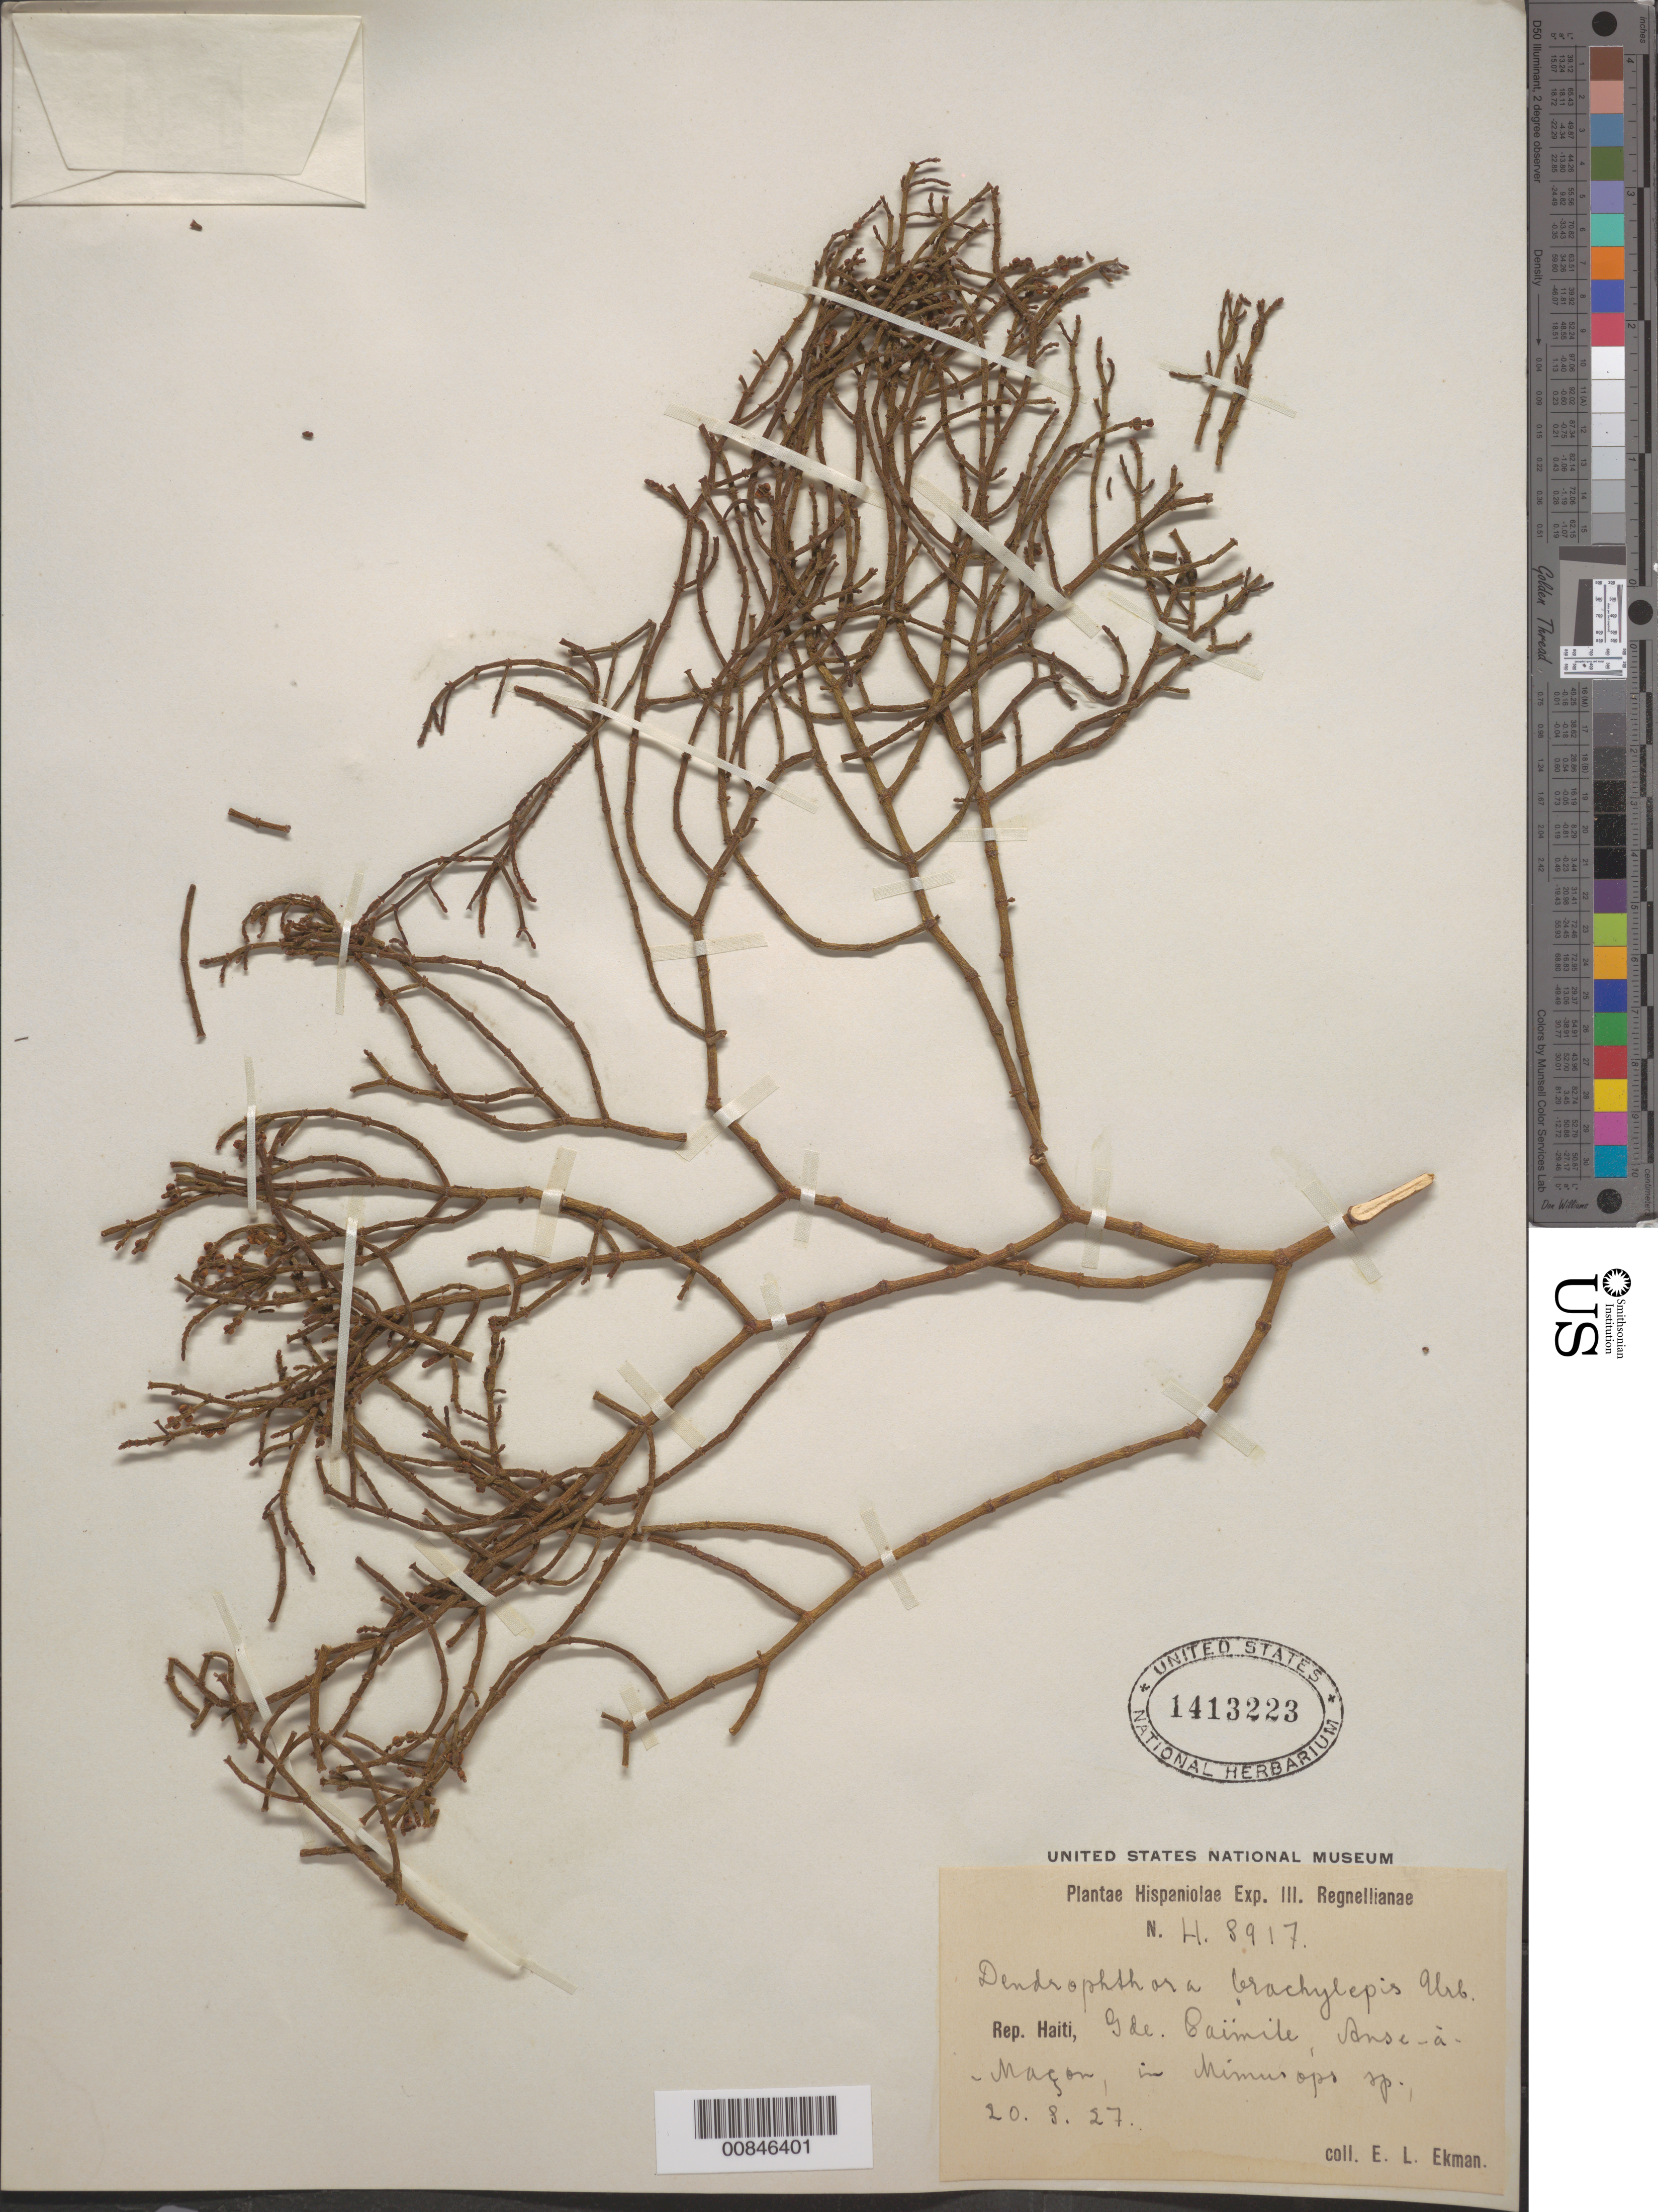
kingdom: Plantae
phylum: Tracheophyta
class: Magnoliopsida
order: Santalales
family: Viscaceae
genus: Dendrophthora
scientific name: Dendrophthora brachylepis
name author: Urb.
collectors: E. L. Ekman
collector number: H 8917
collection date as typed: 20 Aug 1927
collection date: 1927-08-20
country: Haiti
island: Hispaniola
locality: Gde. Caïmite, Anse-à-Maçon.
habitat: In Mimusops sp.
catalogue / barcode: US 1413223